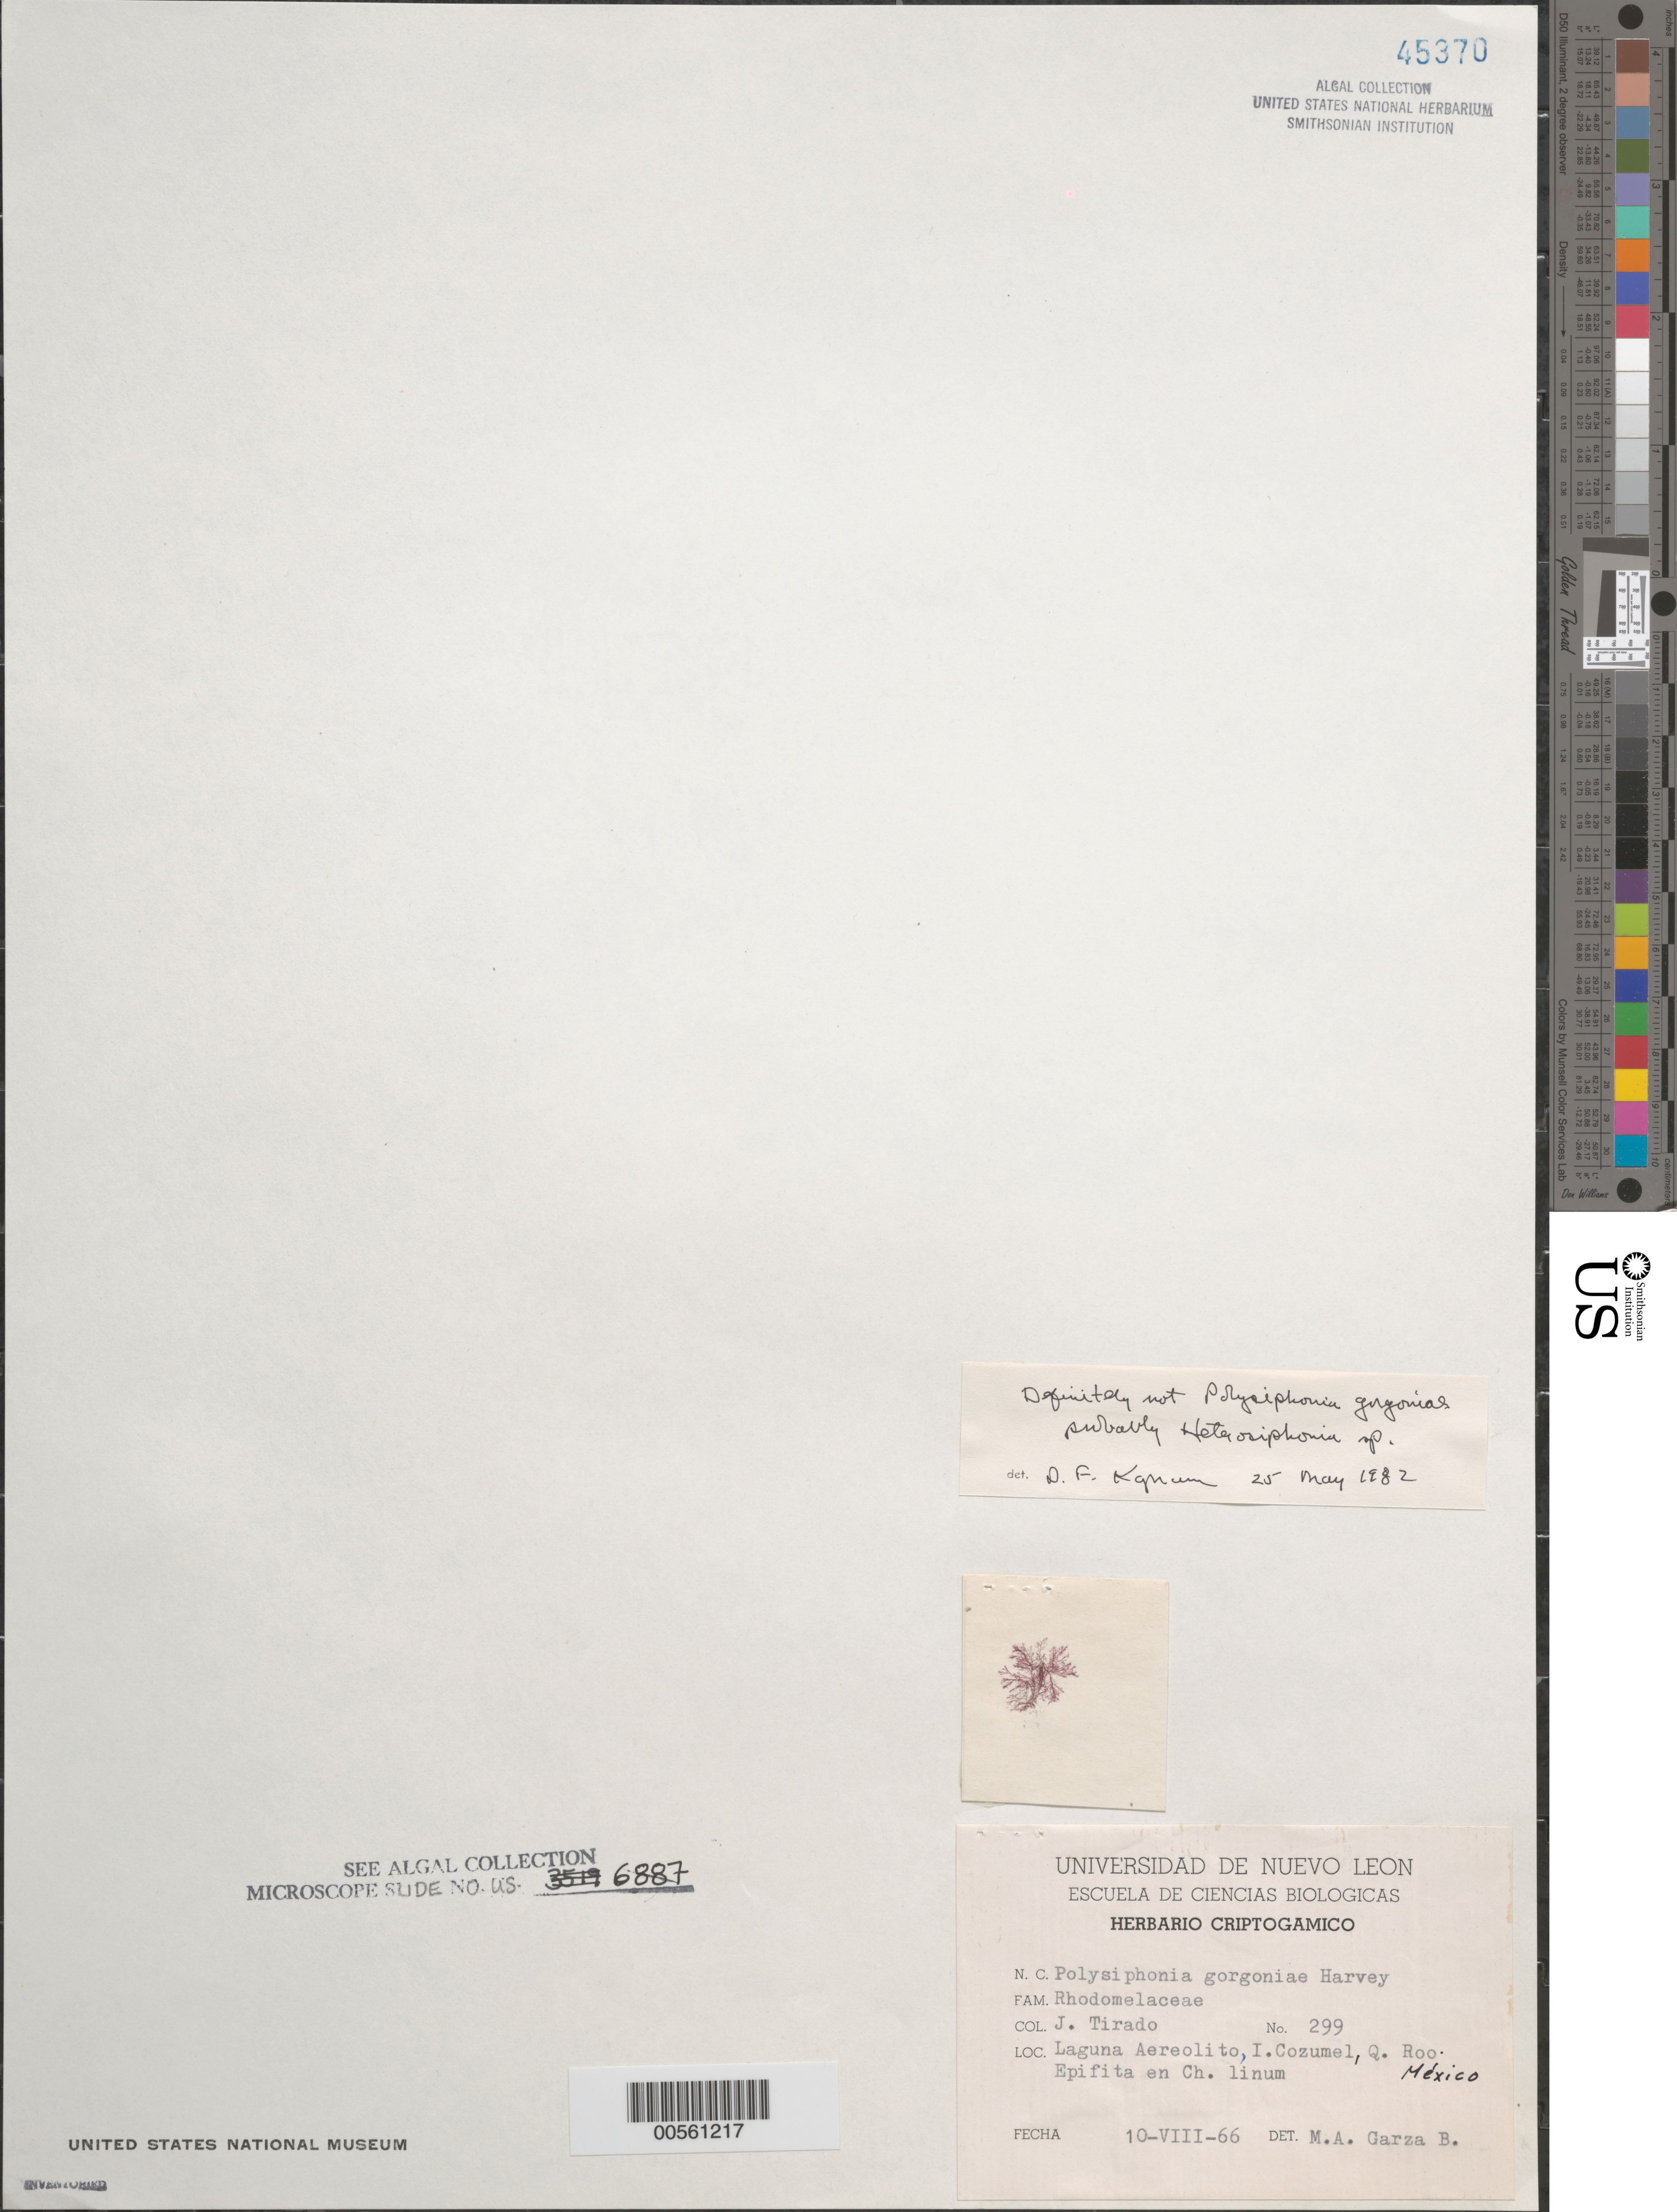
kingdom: Plantae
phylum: Rhodophyta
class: Florideophyceae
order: Ceramiales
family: Dasyaceae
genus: Heterosiphonia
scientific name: Heterosiphonia sp.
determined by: Kapraun, D. F.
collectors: J. Tirado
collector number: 299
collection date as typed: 10 Aug 1966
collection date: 1966-08-10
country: Mexico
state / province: Quintana Roo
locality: Laguna aereolito, isla cozumel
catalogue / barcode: US 45370